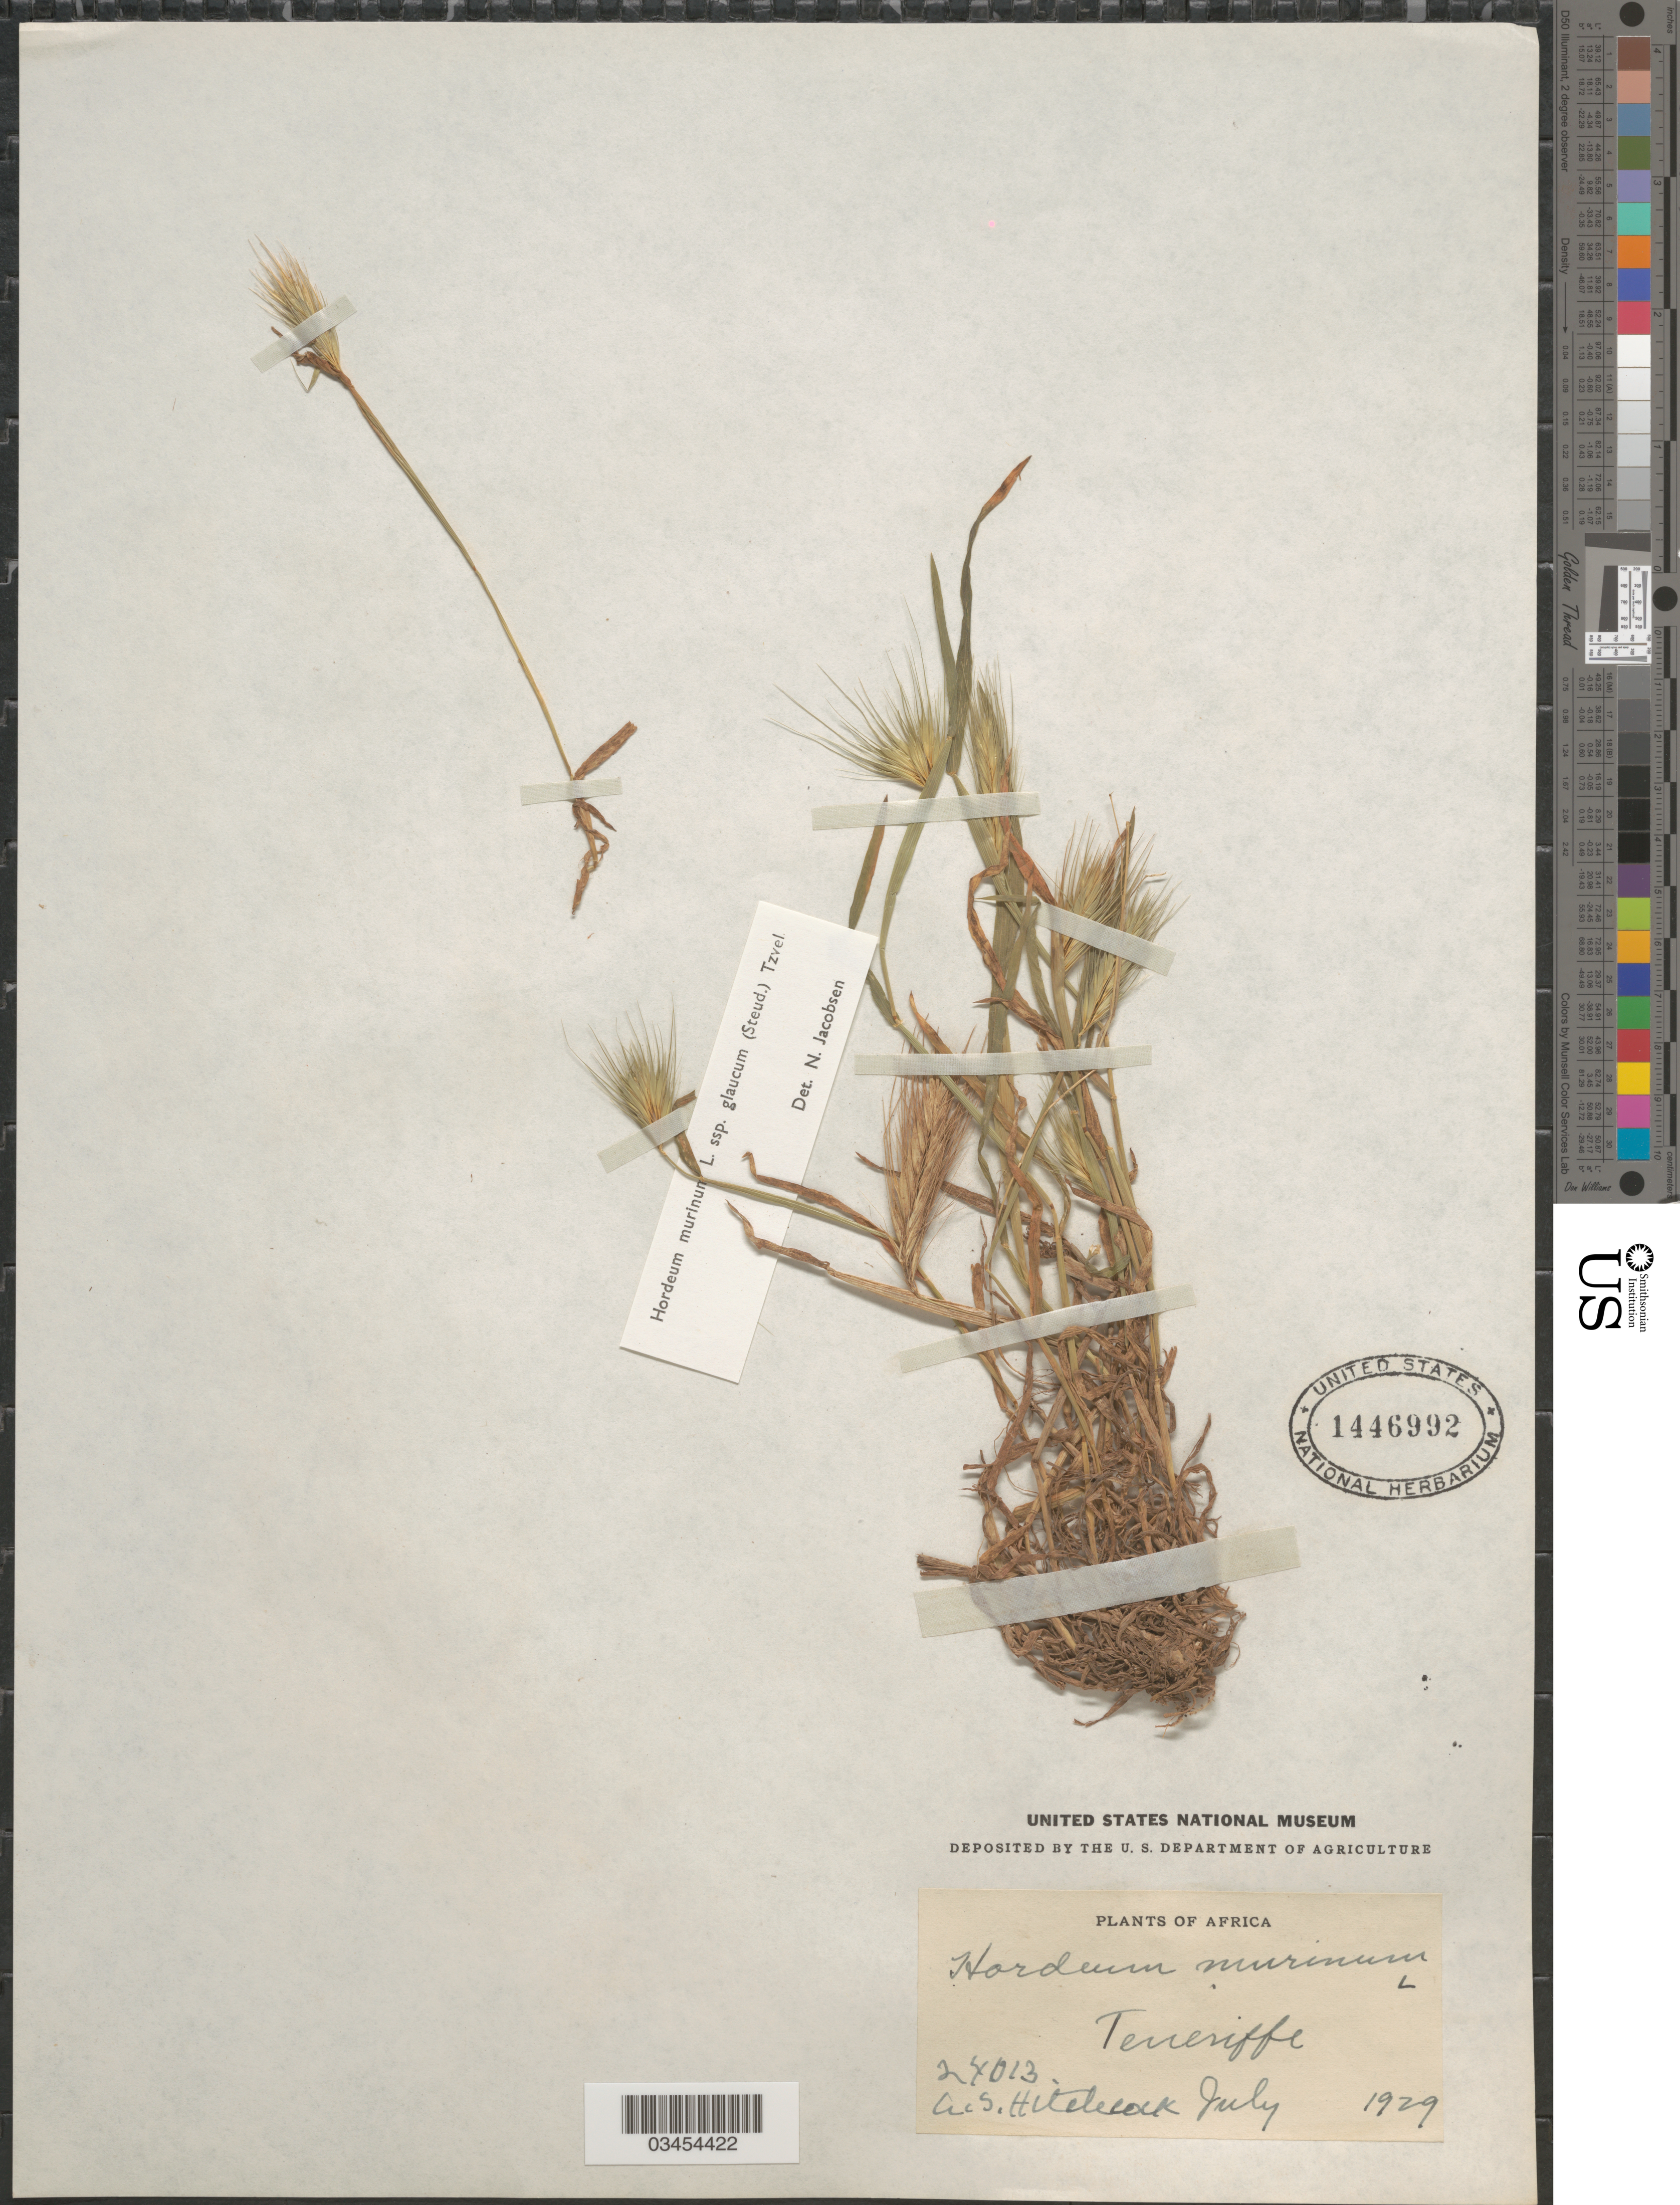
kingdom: Plantae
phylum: Tracheophyta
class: Liliopsida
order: Poales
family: Poaceae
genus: Hordeum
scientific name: Hordeum murinum subsp. glaucum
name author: (Steud.) Tzvelev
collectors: A. S. Hitchcock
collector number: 24013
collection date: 1929-07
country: Spain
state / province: Canarias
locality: Teneriffe.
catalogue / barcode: US 1446992